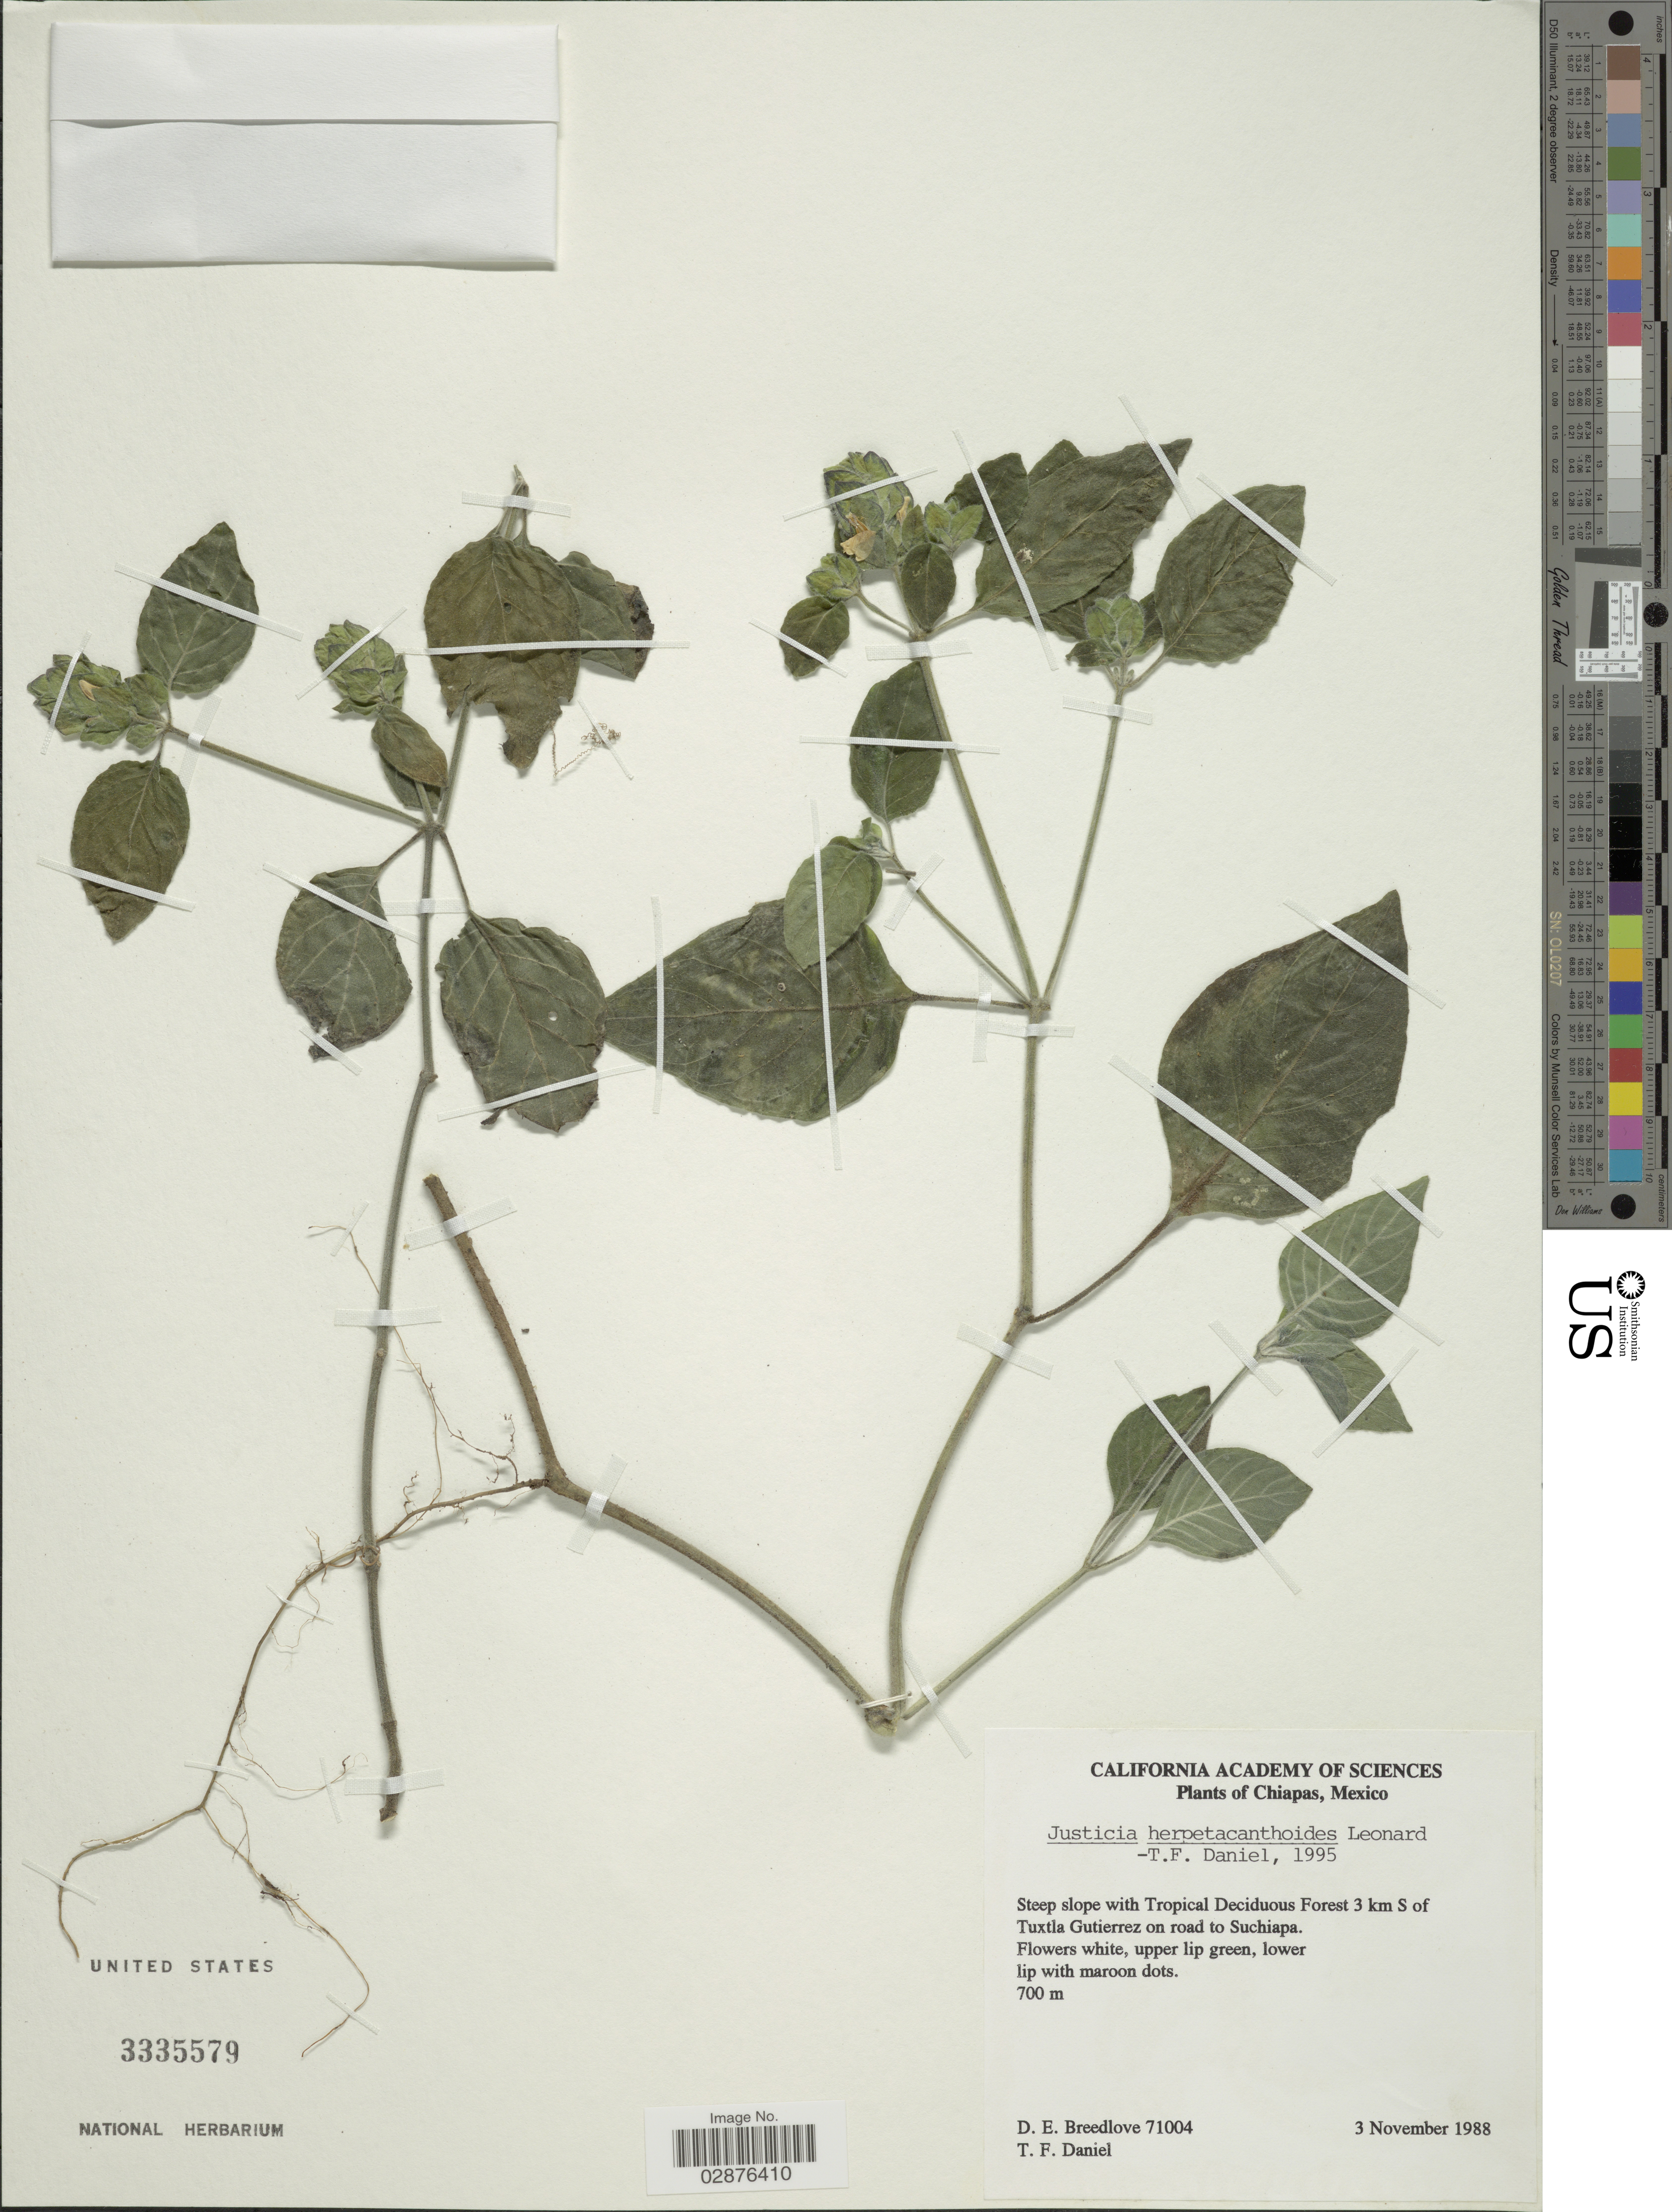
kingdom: Plantae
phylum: Tracheophyta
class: Magnoliopsida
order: Lamiales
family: Acanthaceae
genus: Justicia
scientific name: Justicia herpetacanthoides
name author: Leonard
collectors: D. E. Breedlove & T. F. Daniel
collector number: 7104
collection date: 1988-11-03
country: Mexico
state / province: Chiapas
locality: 3 km S of Tuxtla Gutierrez on road to Suchiapa.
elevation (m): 700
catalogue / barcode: US 3335579